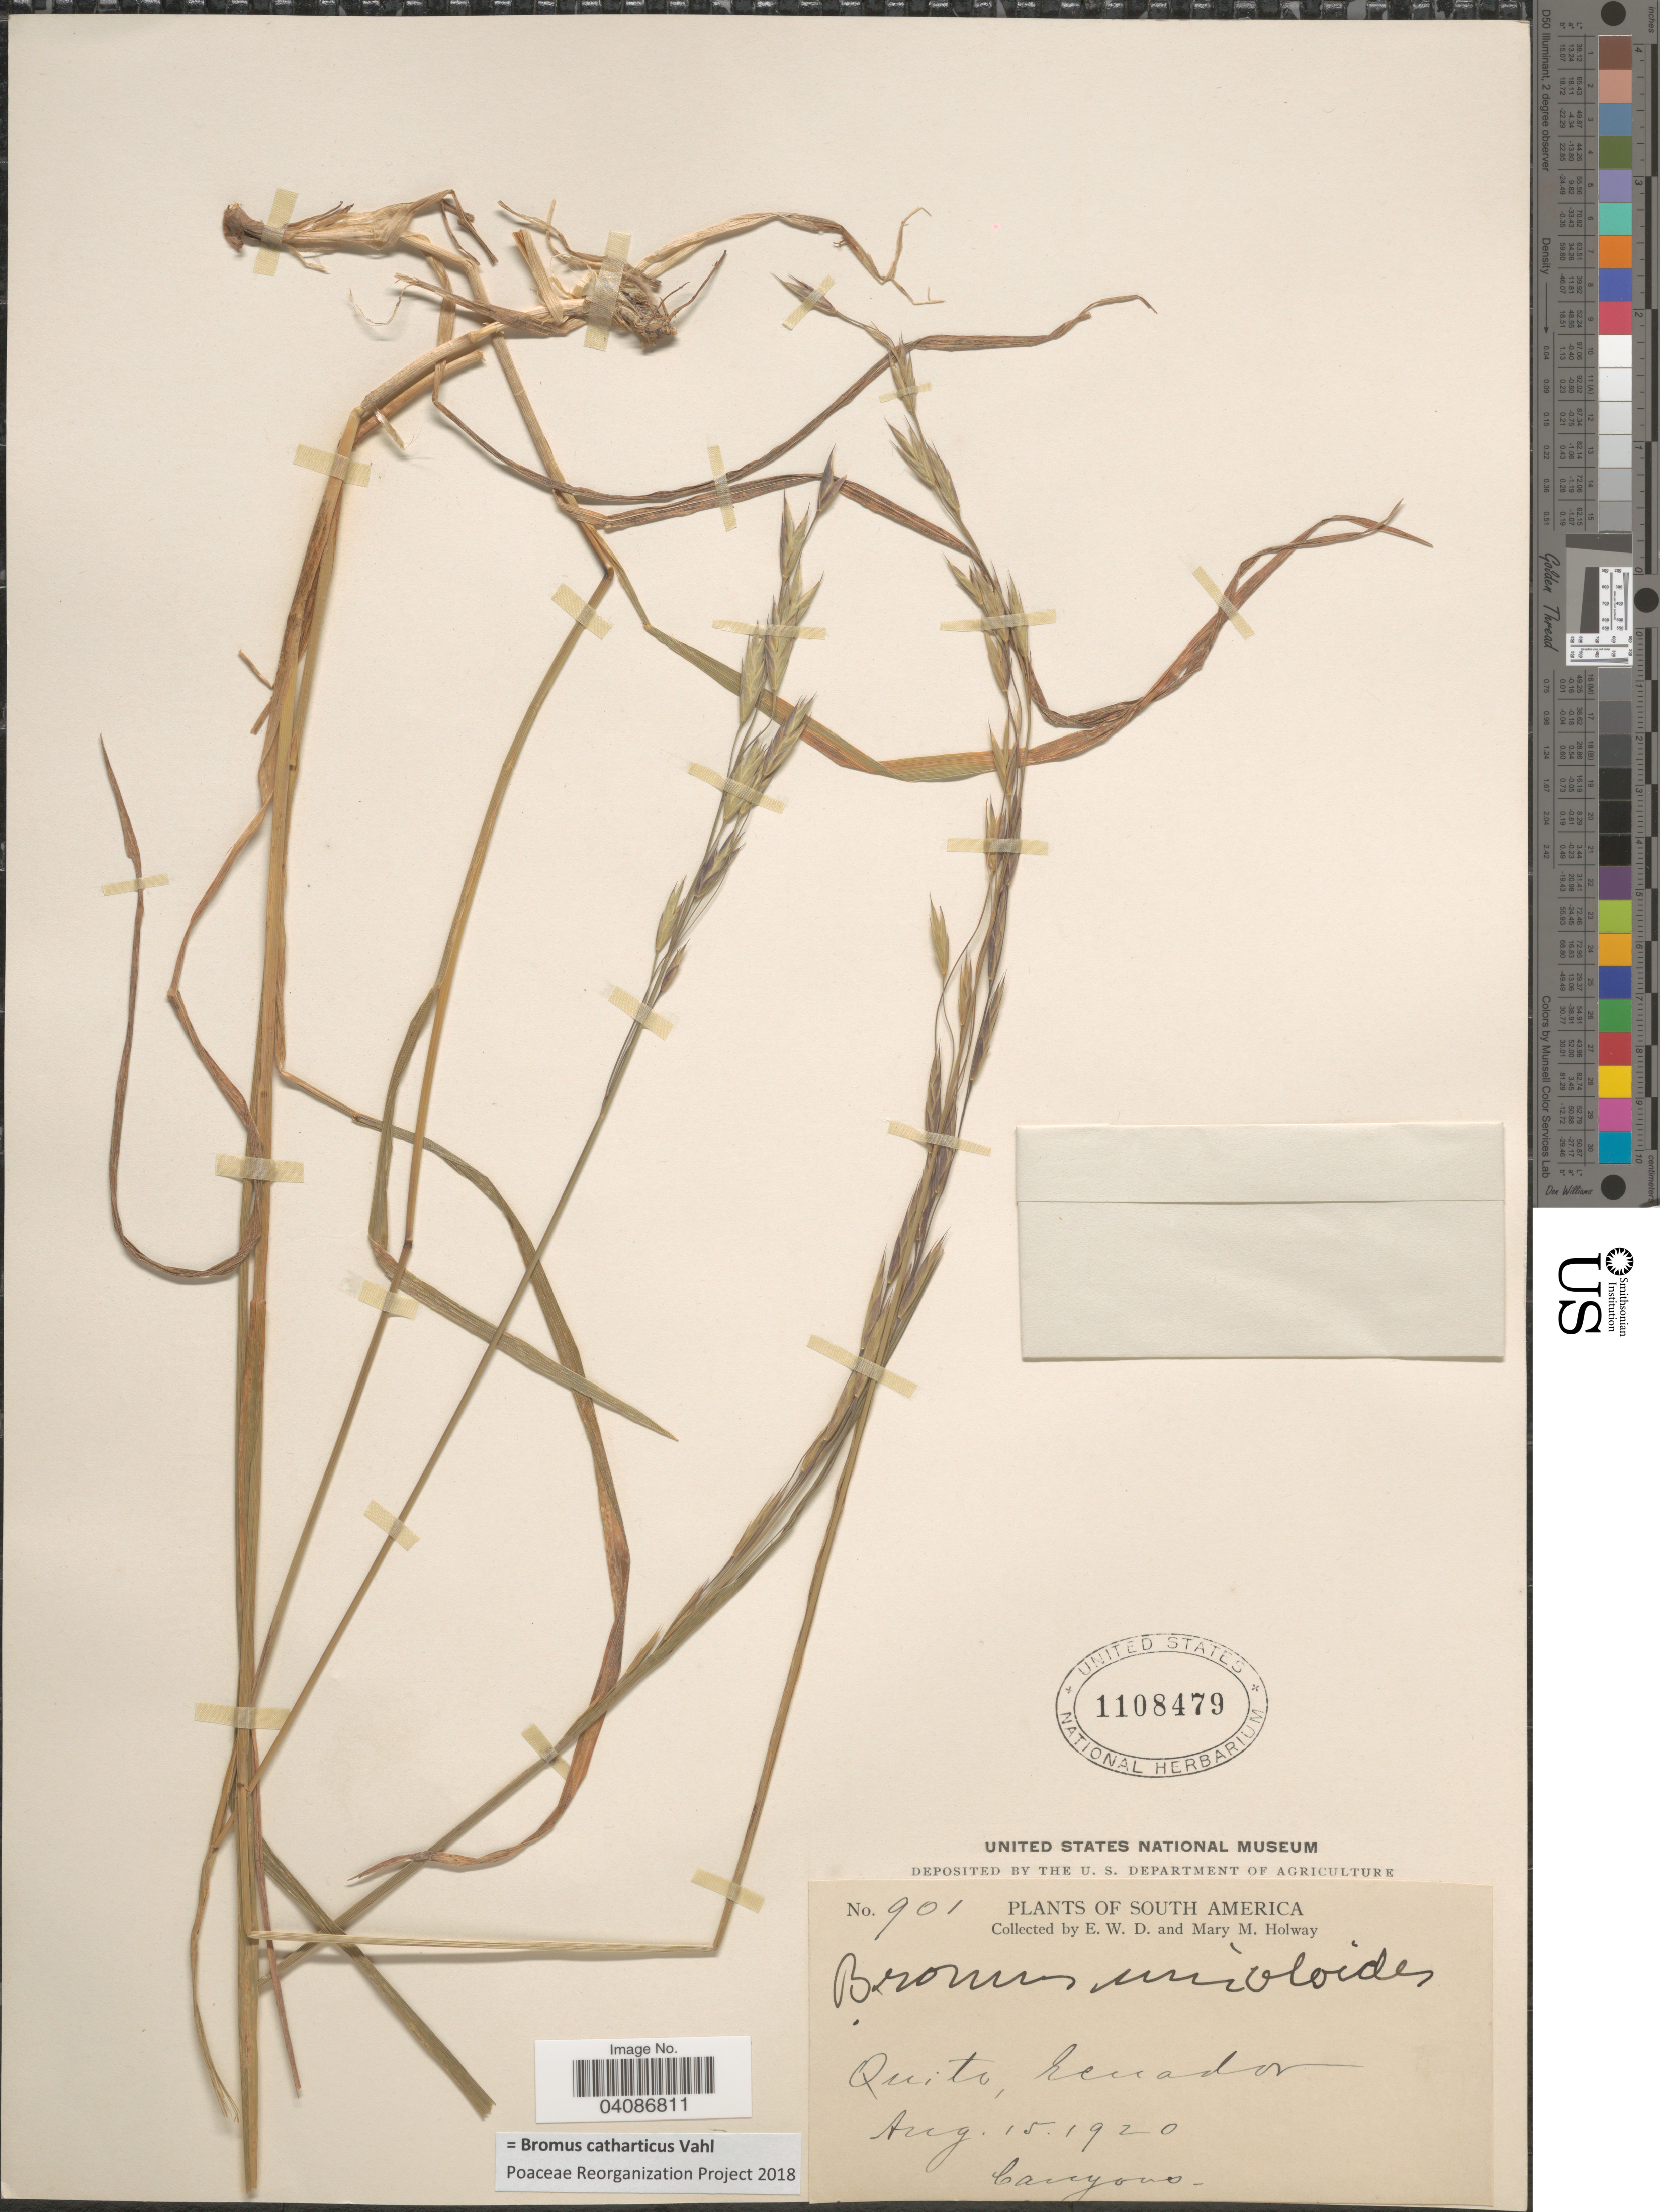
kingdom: Plantae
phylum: Tracheophyta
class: Liliopsida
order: Poales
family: Poaceae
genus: Bromus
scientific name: Bromus catharticus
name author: Vahl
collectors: E. W. D. Holway & M. M. Holway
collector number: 901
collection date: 1920-08-15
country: Ecuador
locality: Quito.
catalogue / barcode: US 1108479